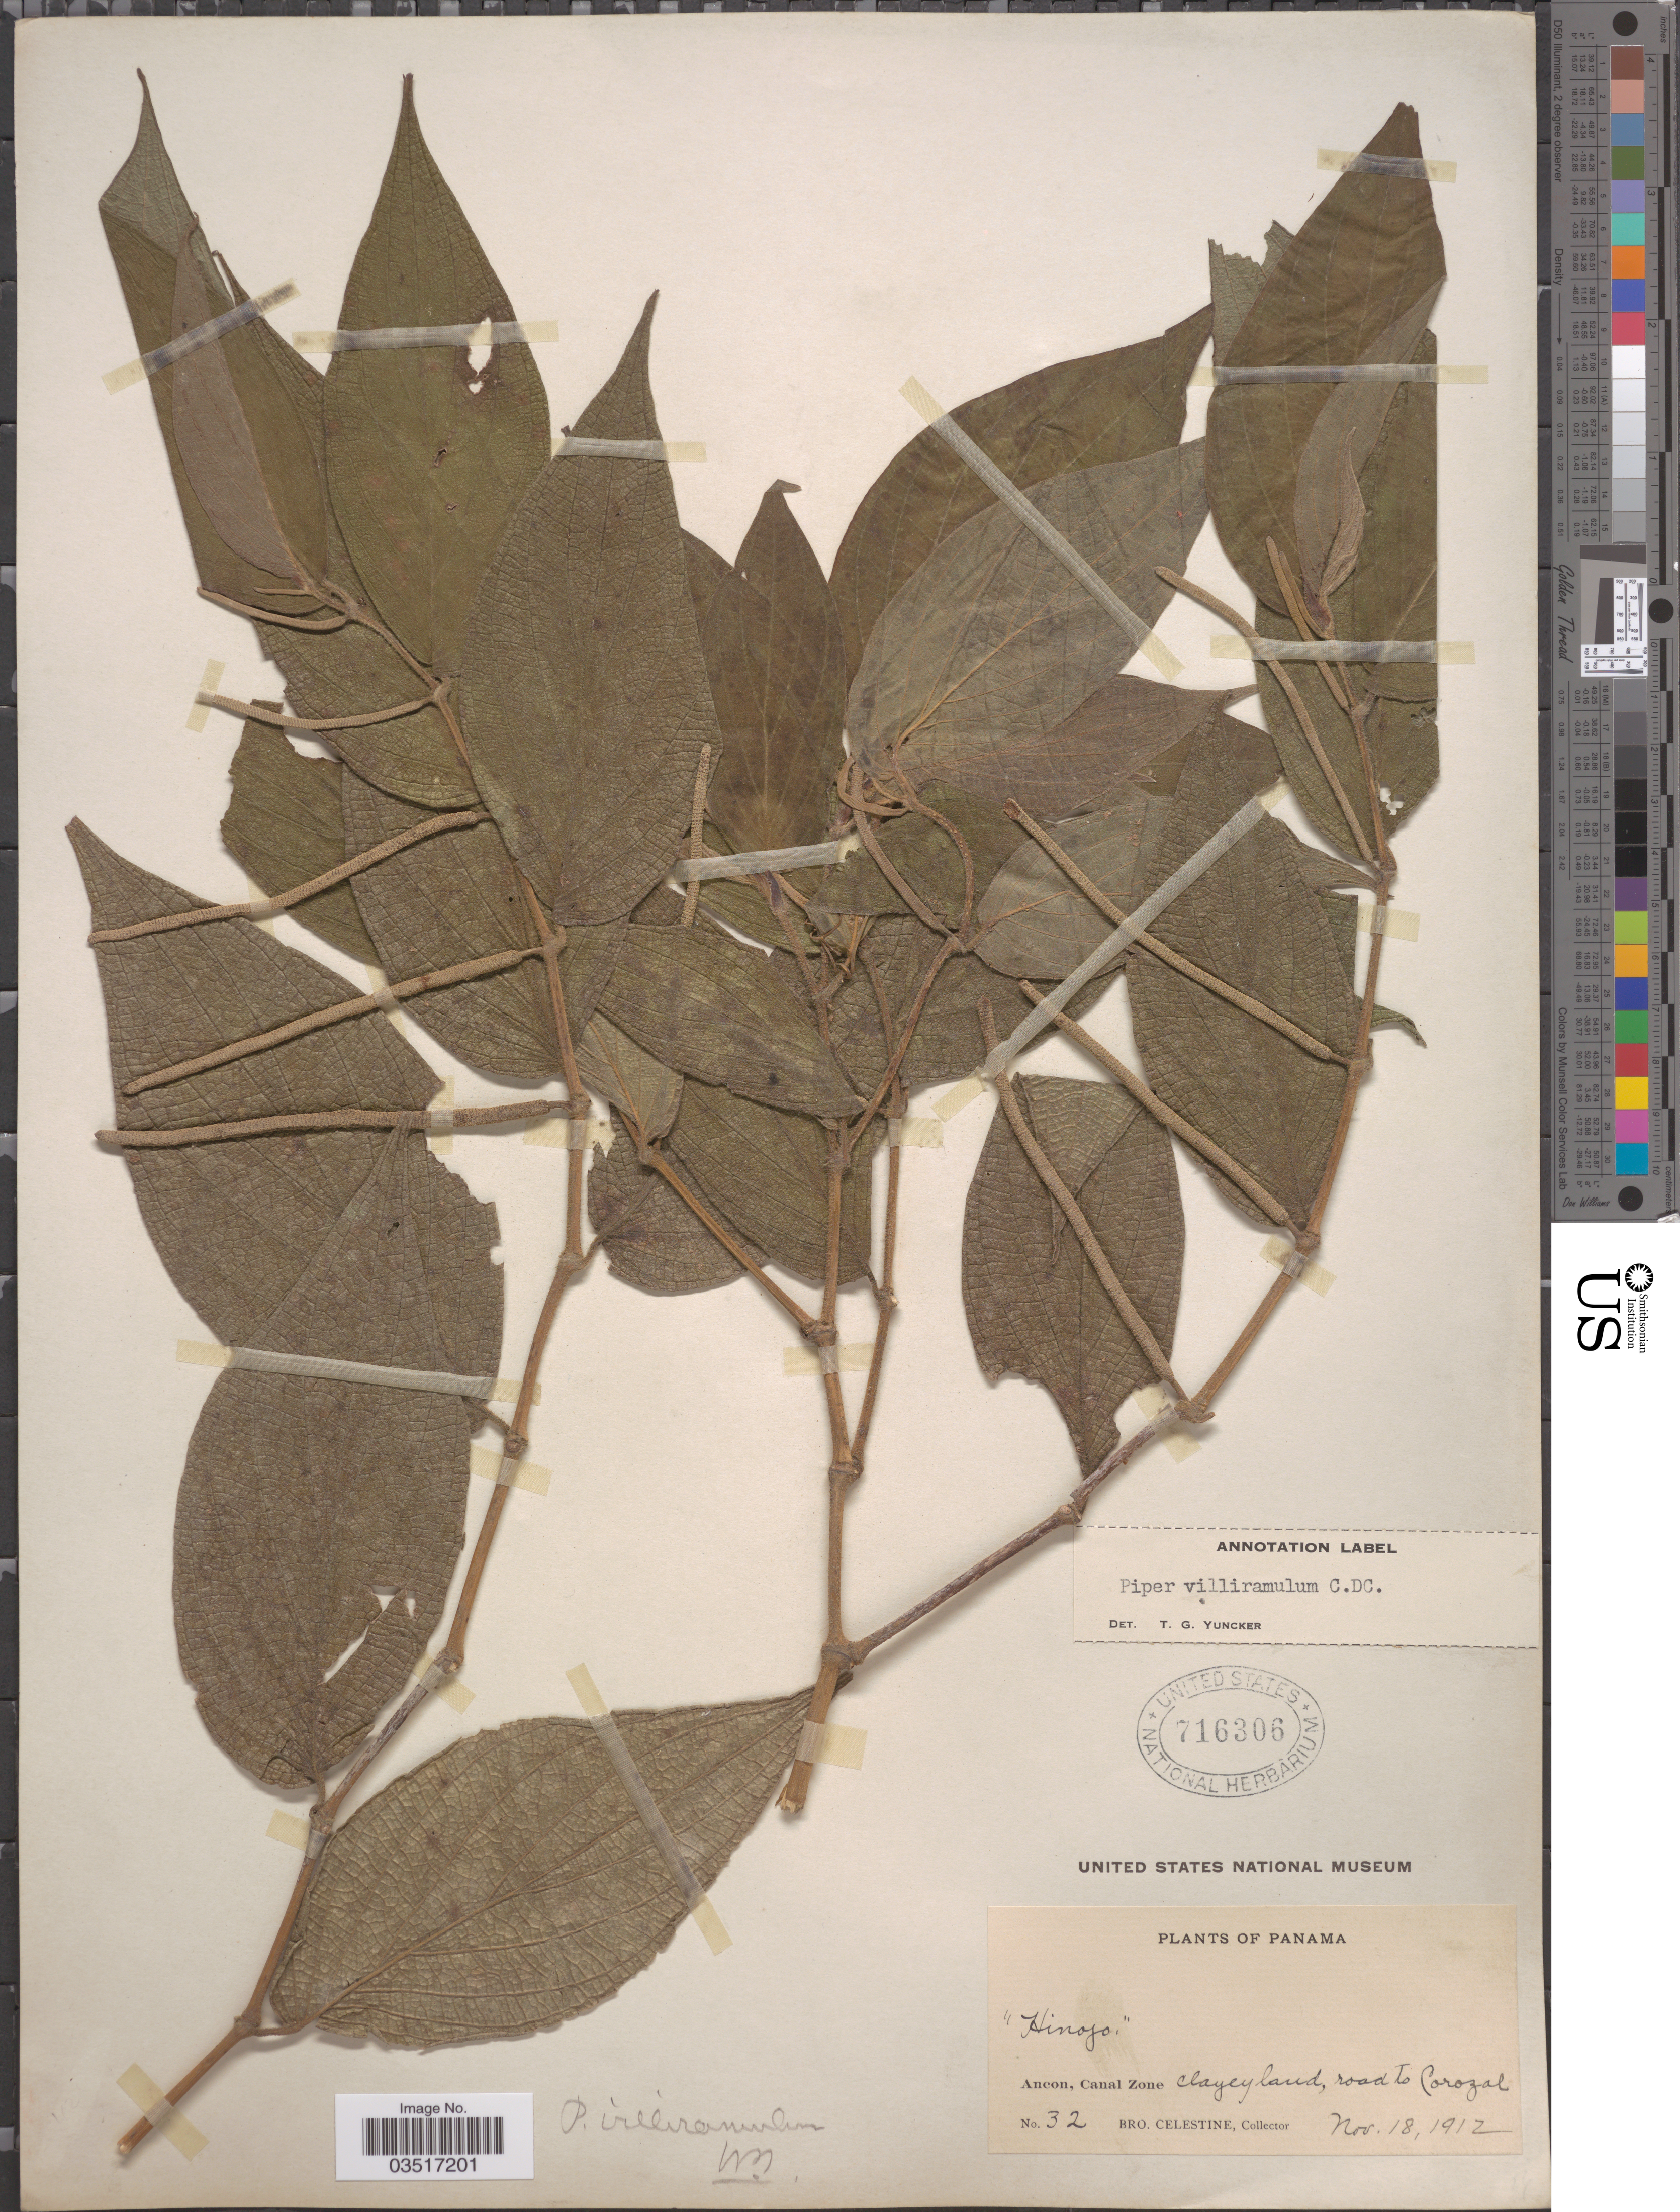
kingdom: Plantae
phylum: Tracheophyta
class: Magnoliopsida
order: Piperales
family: Piperaceae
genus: Piper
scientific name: Piper villiramulum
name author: C. DC.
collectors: B. Celestine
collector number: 32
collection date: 1912-11-18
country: Panama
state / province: Colón / Panamá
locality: Ancon, Canal Zone. Clayey land, road to Corozal.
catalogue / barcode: US 716306